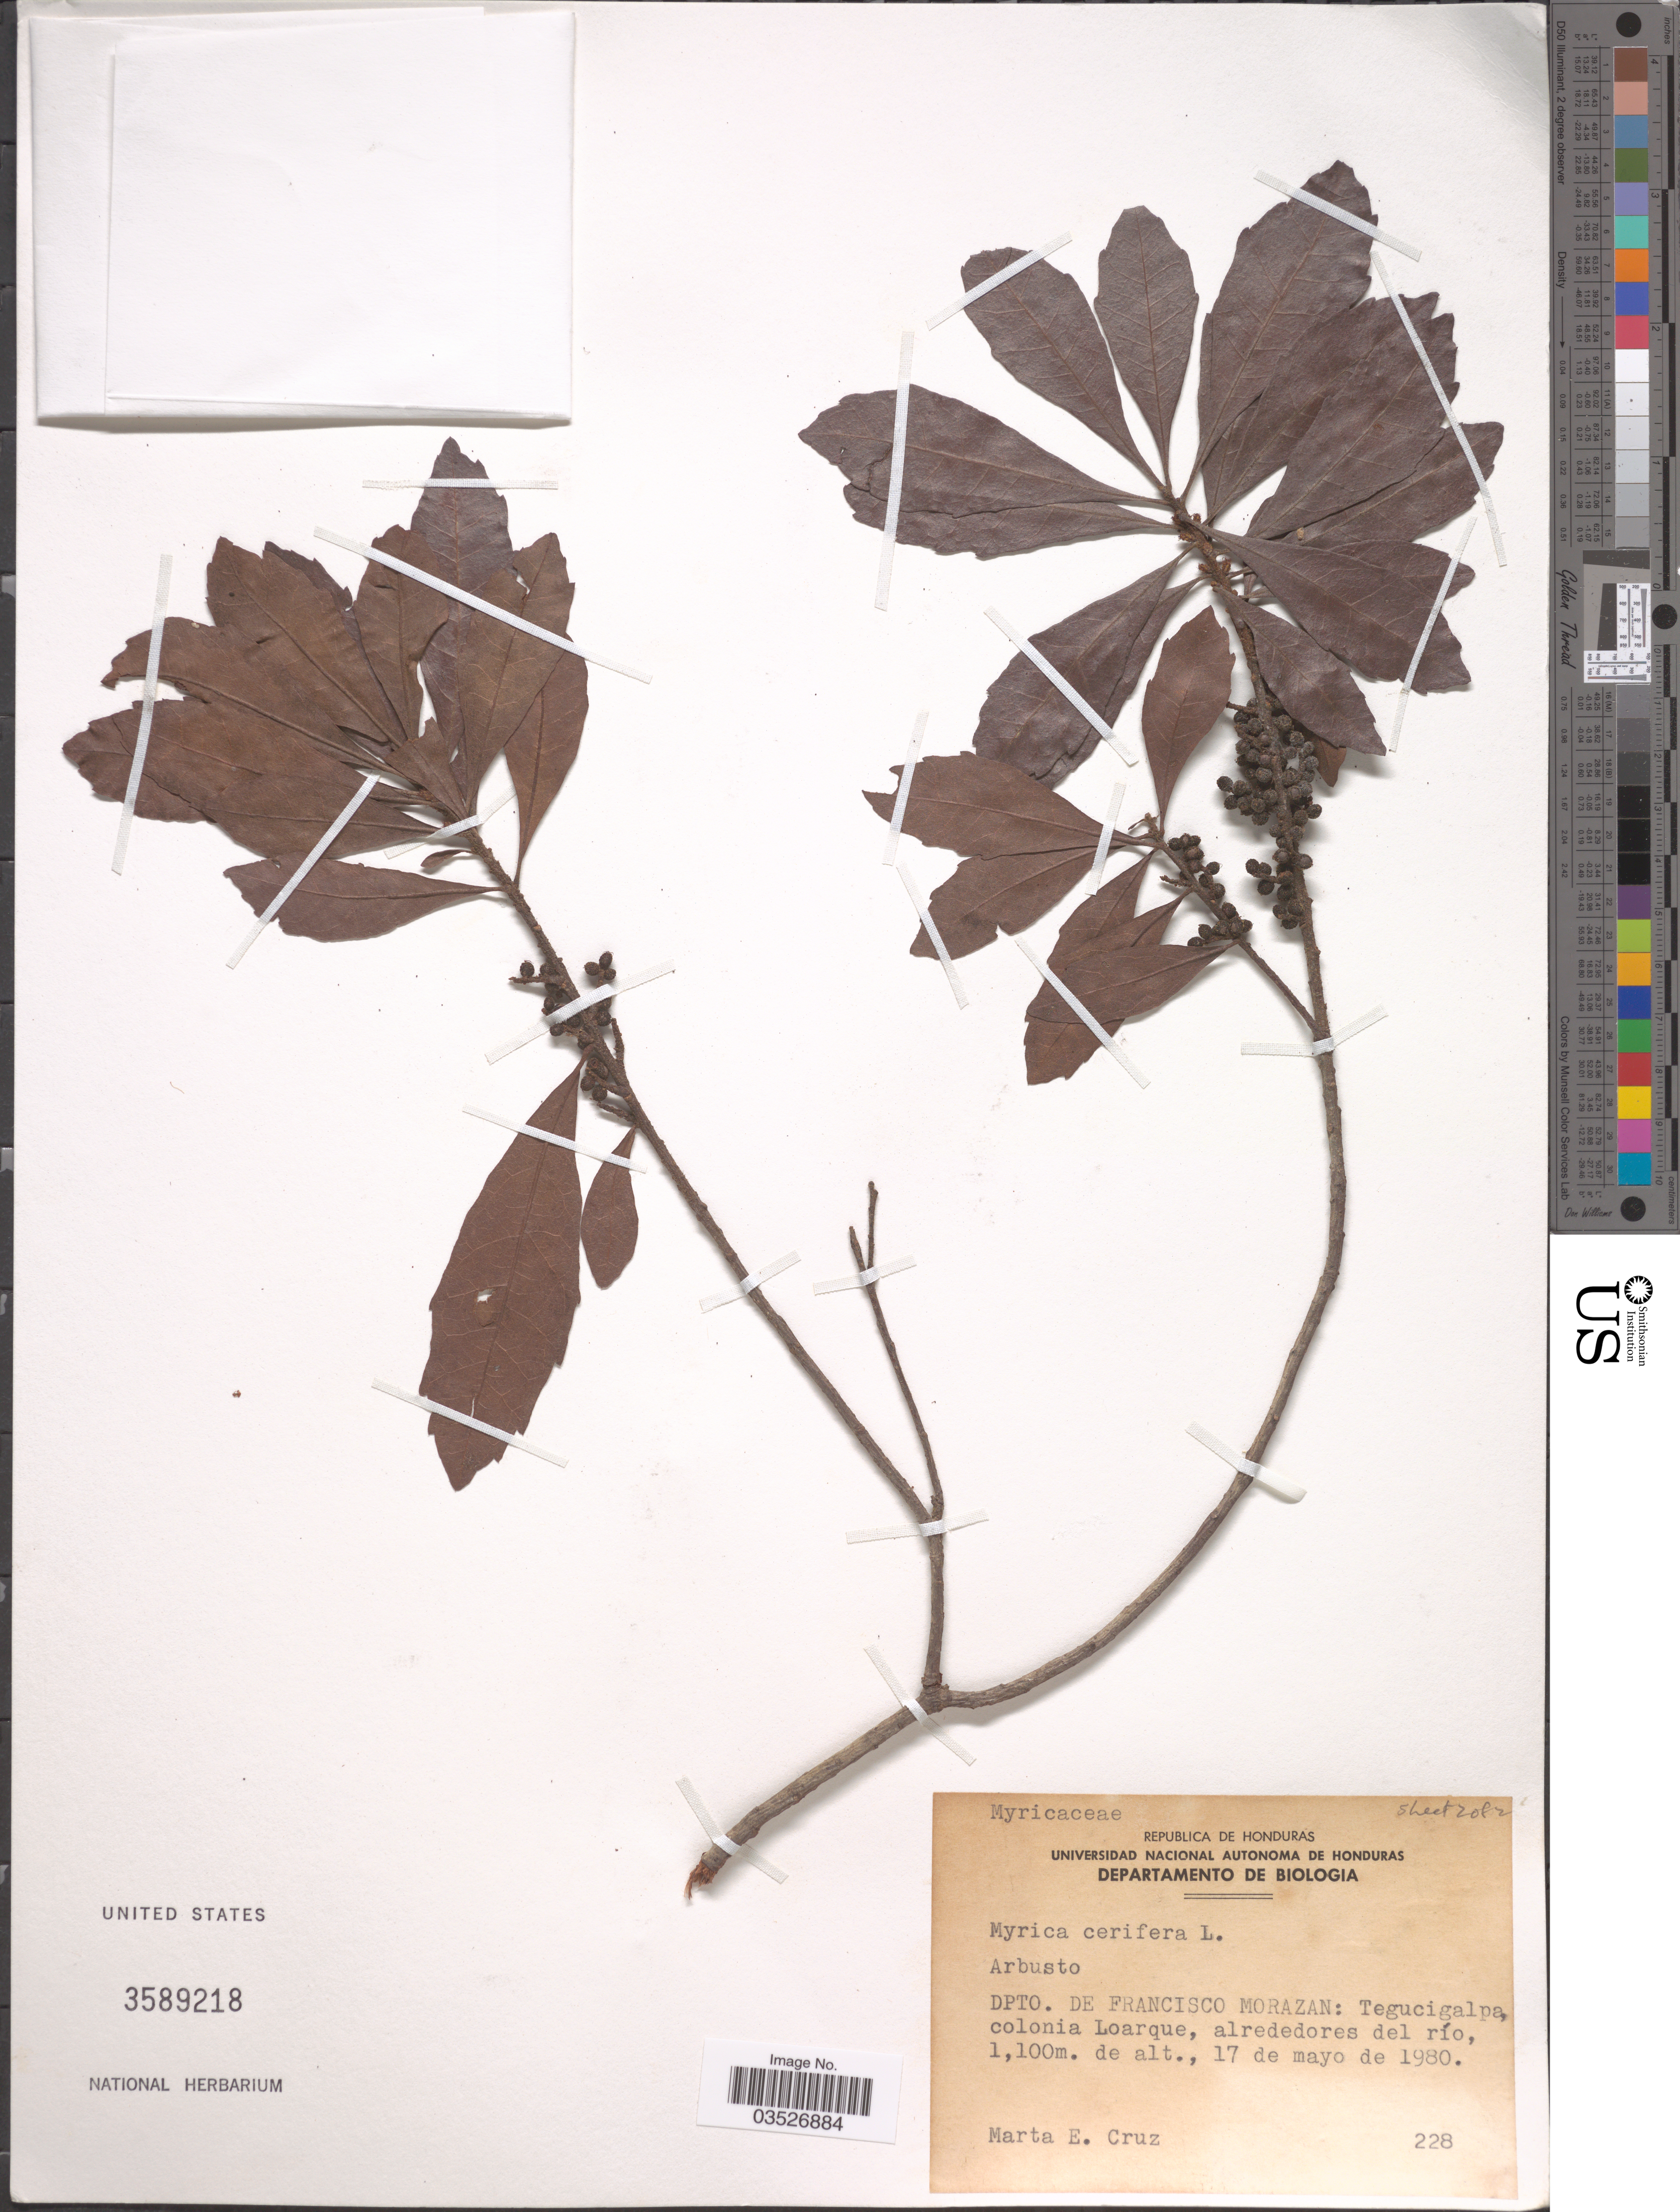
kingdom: Plantae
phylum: Tracheophyta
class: Magnoliopsida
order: Fagales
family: Myricaceae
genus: Morella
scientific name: Morella cerifera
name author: (L.) Small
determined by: Strong, M. T., (US), Smithsonian Institution - National Museum of Natural History (UNITED STATES)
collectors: M. Cruz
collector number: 228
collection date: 1980-05-17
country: Honduras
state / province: Fco. Morazán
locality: Dpto. de Francisco Morazan: Tegucigalpa, colonia Loarque, alrededores del río.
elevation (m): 1100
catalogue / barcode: US 3589218